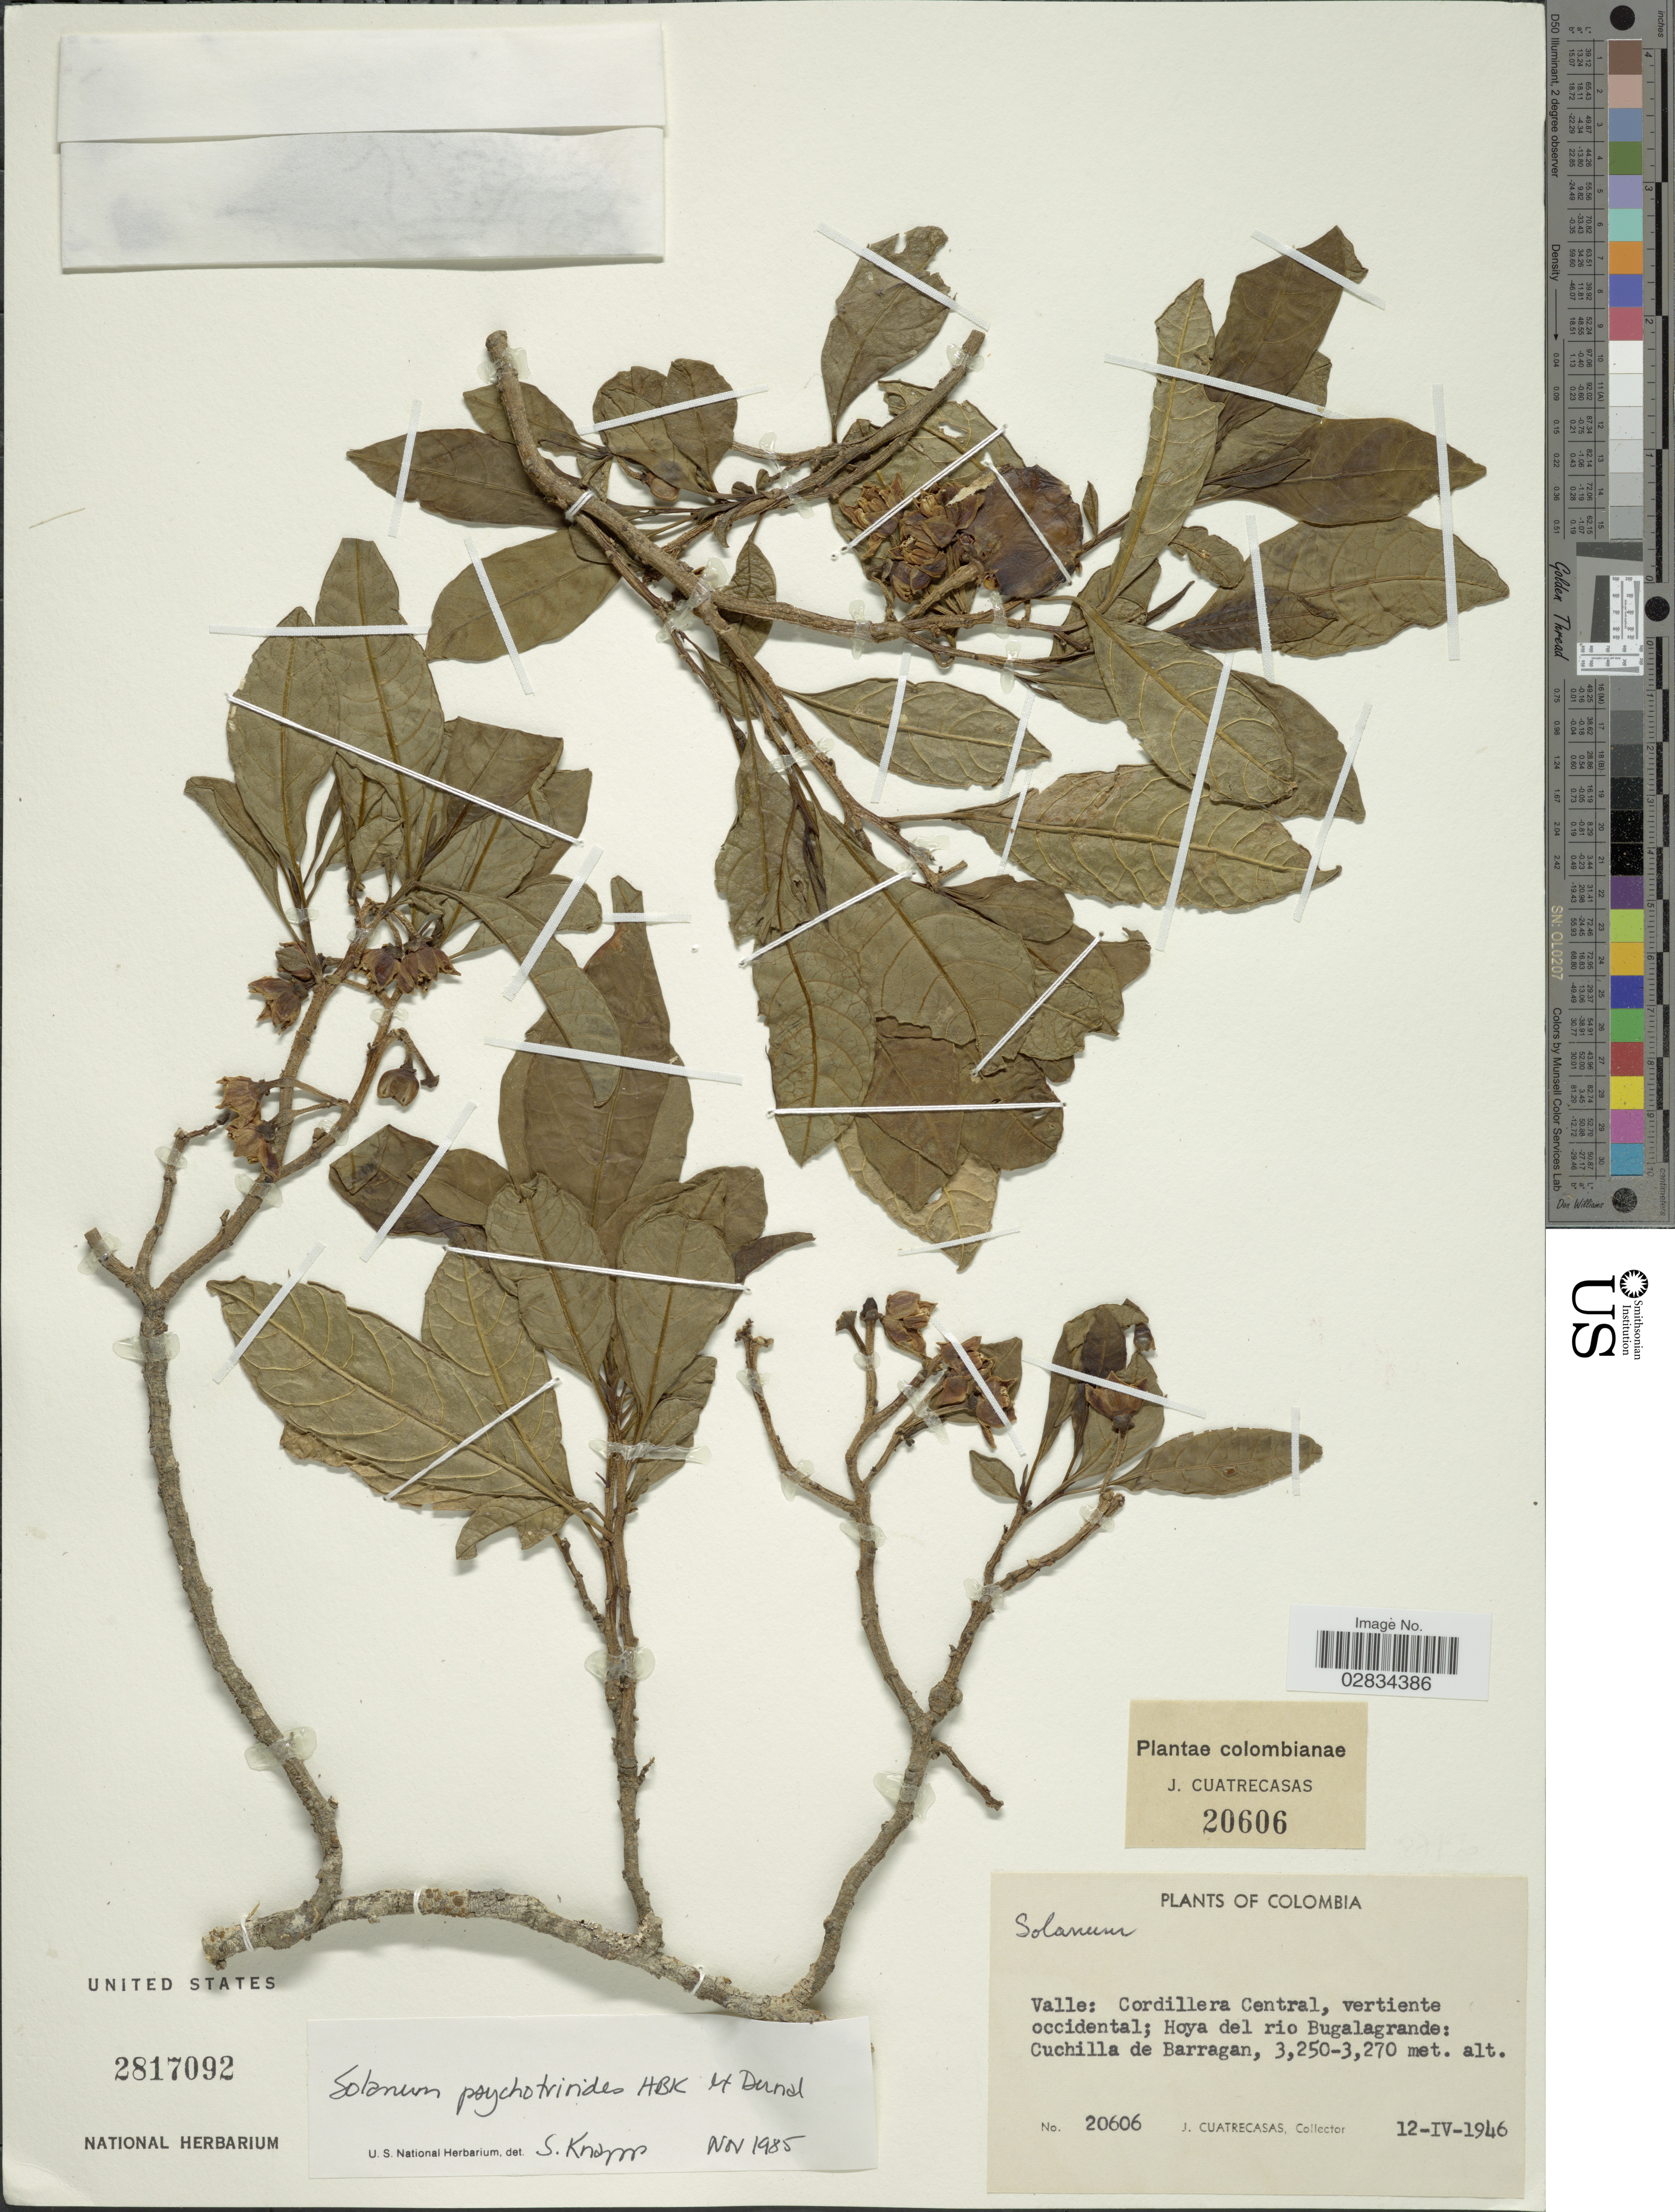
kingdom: Plantae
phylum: Tracheophyta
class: Magnoliopsida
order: Solanales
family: Solanaceae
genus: Solanum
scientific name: Solanum psychotrioides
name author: Dunal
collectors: J. Cuatrecasas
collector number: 20606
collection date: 1946-04-12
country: Colombia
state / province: Valle del Cauca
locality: Valle: Cordillera Central, vertiente occidental; Hoya del rio Bugalagrande: Cuchilla de Barragan.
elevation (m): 3250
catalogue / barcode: US 2817092